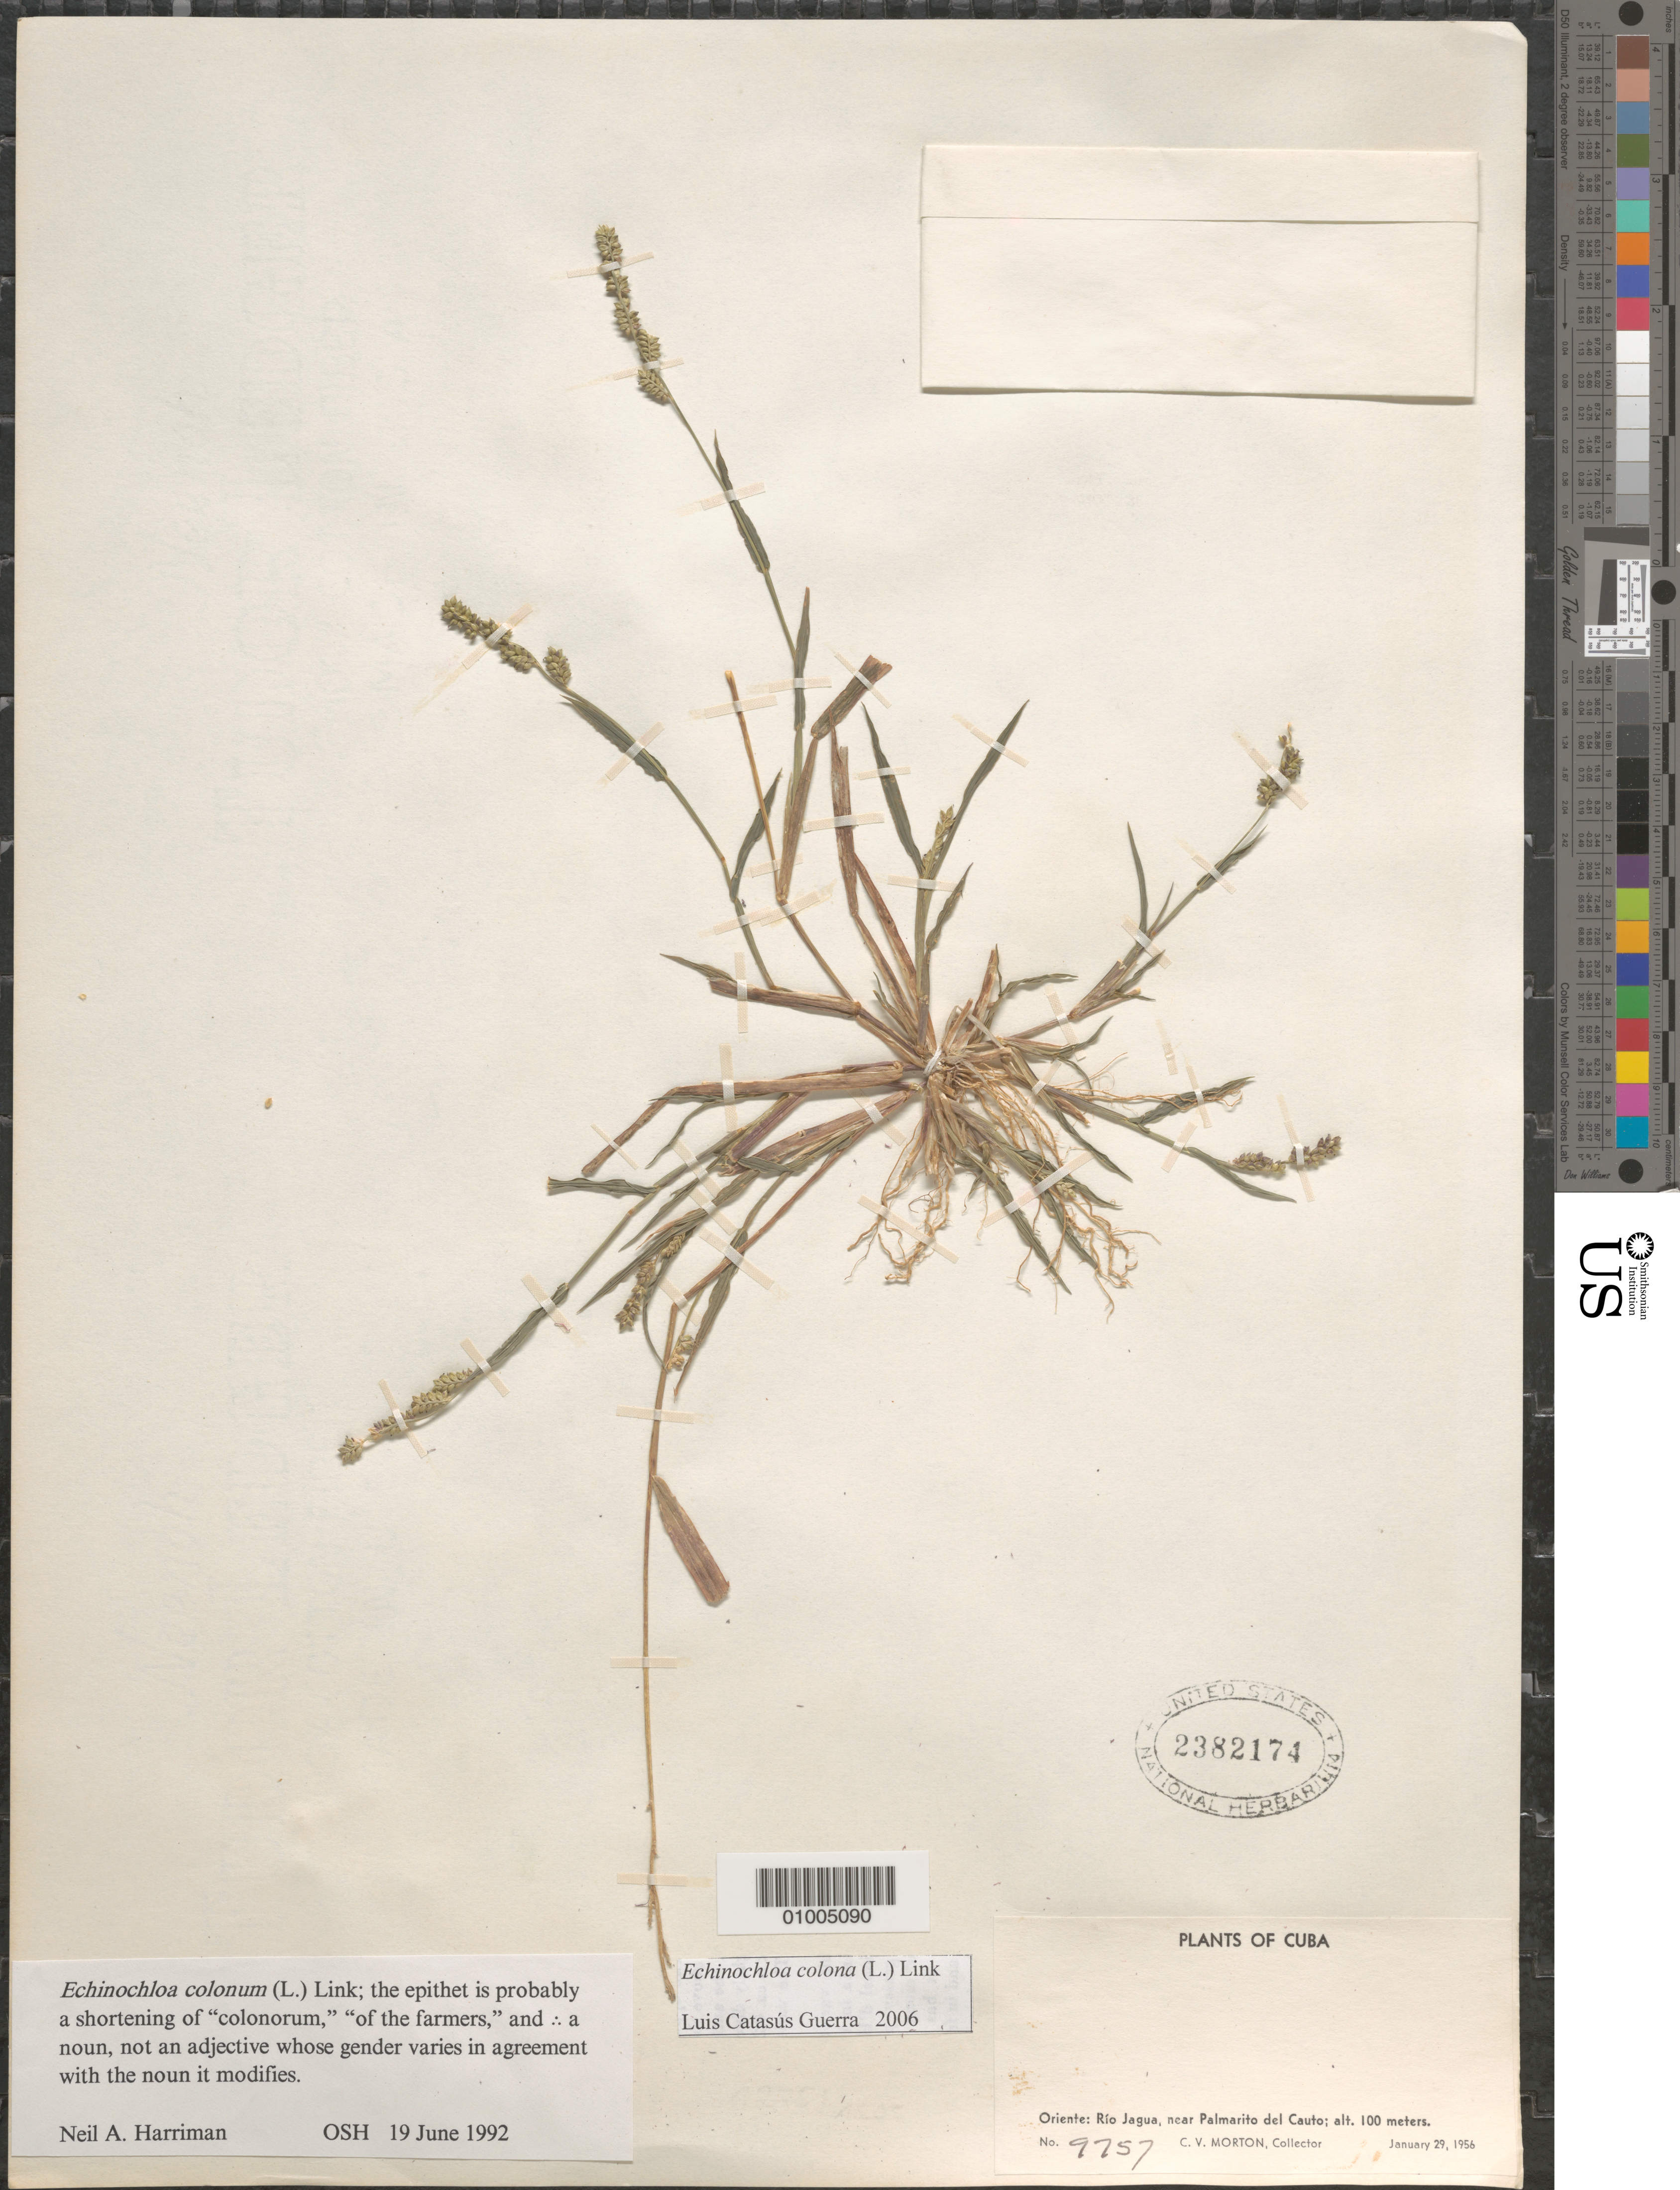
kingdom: Plantae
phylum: Tracheophyta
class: Liliopsida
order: Poales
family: Poaceae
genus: Echinochloa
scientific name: Echinochloa colona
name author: (L.) Link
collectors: C. V. Morton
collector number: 9757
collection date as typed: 29 Jan 1956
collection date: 1956-01-29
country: Cuba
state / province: Oriente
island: Cuba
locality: Rio Jagua, near Palmarito del Cuato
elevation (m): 100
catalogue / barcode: US 2382174